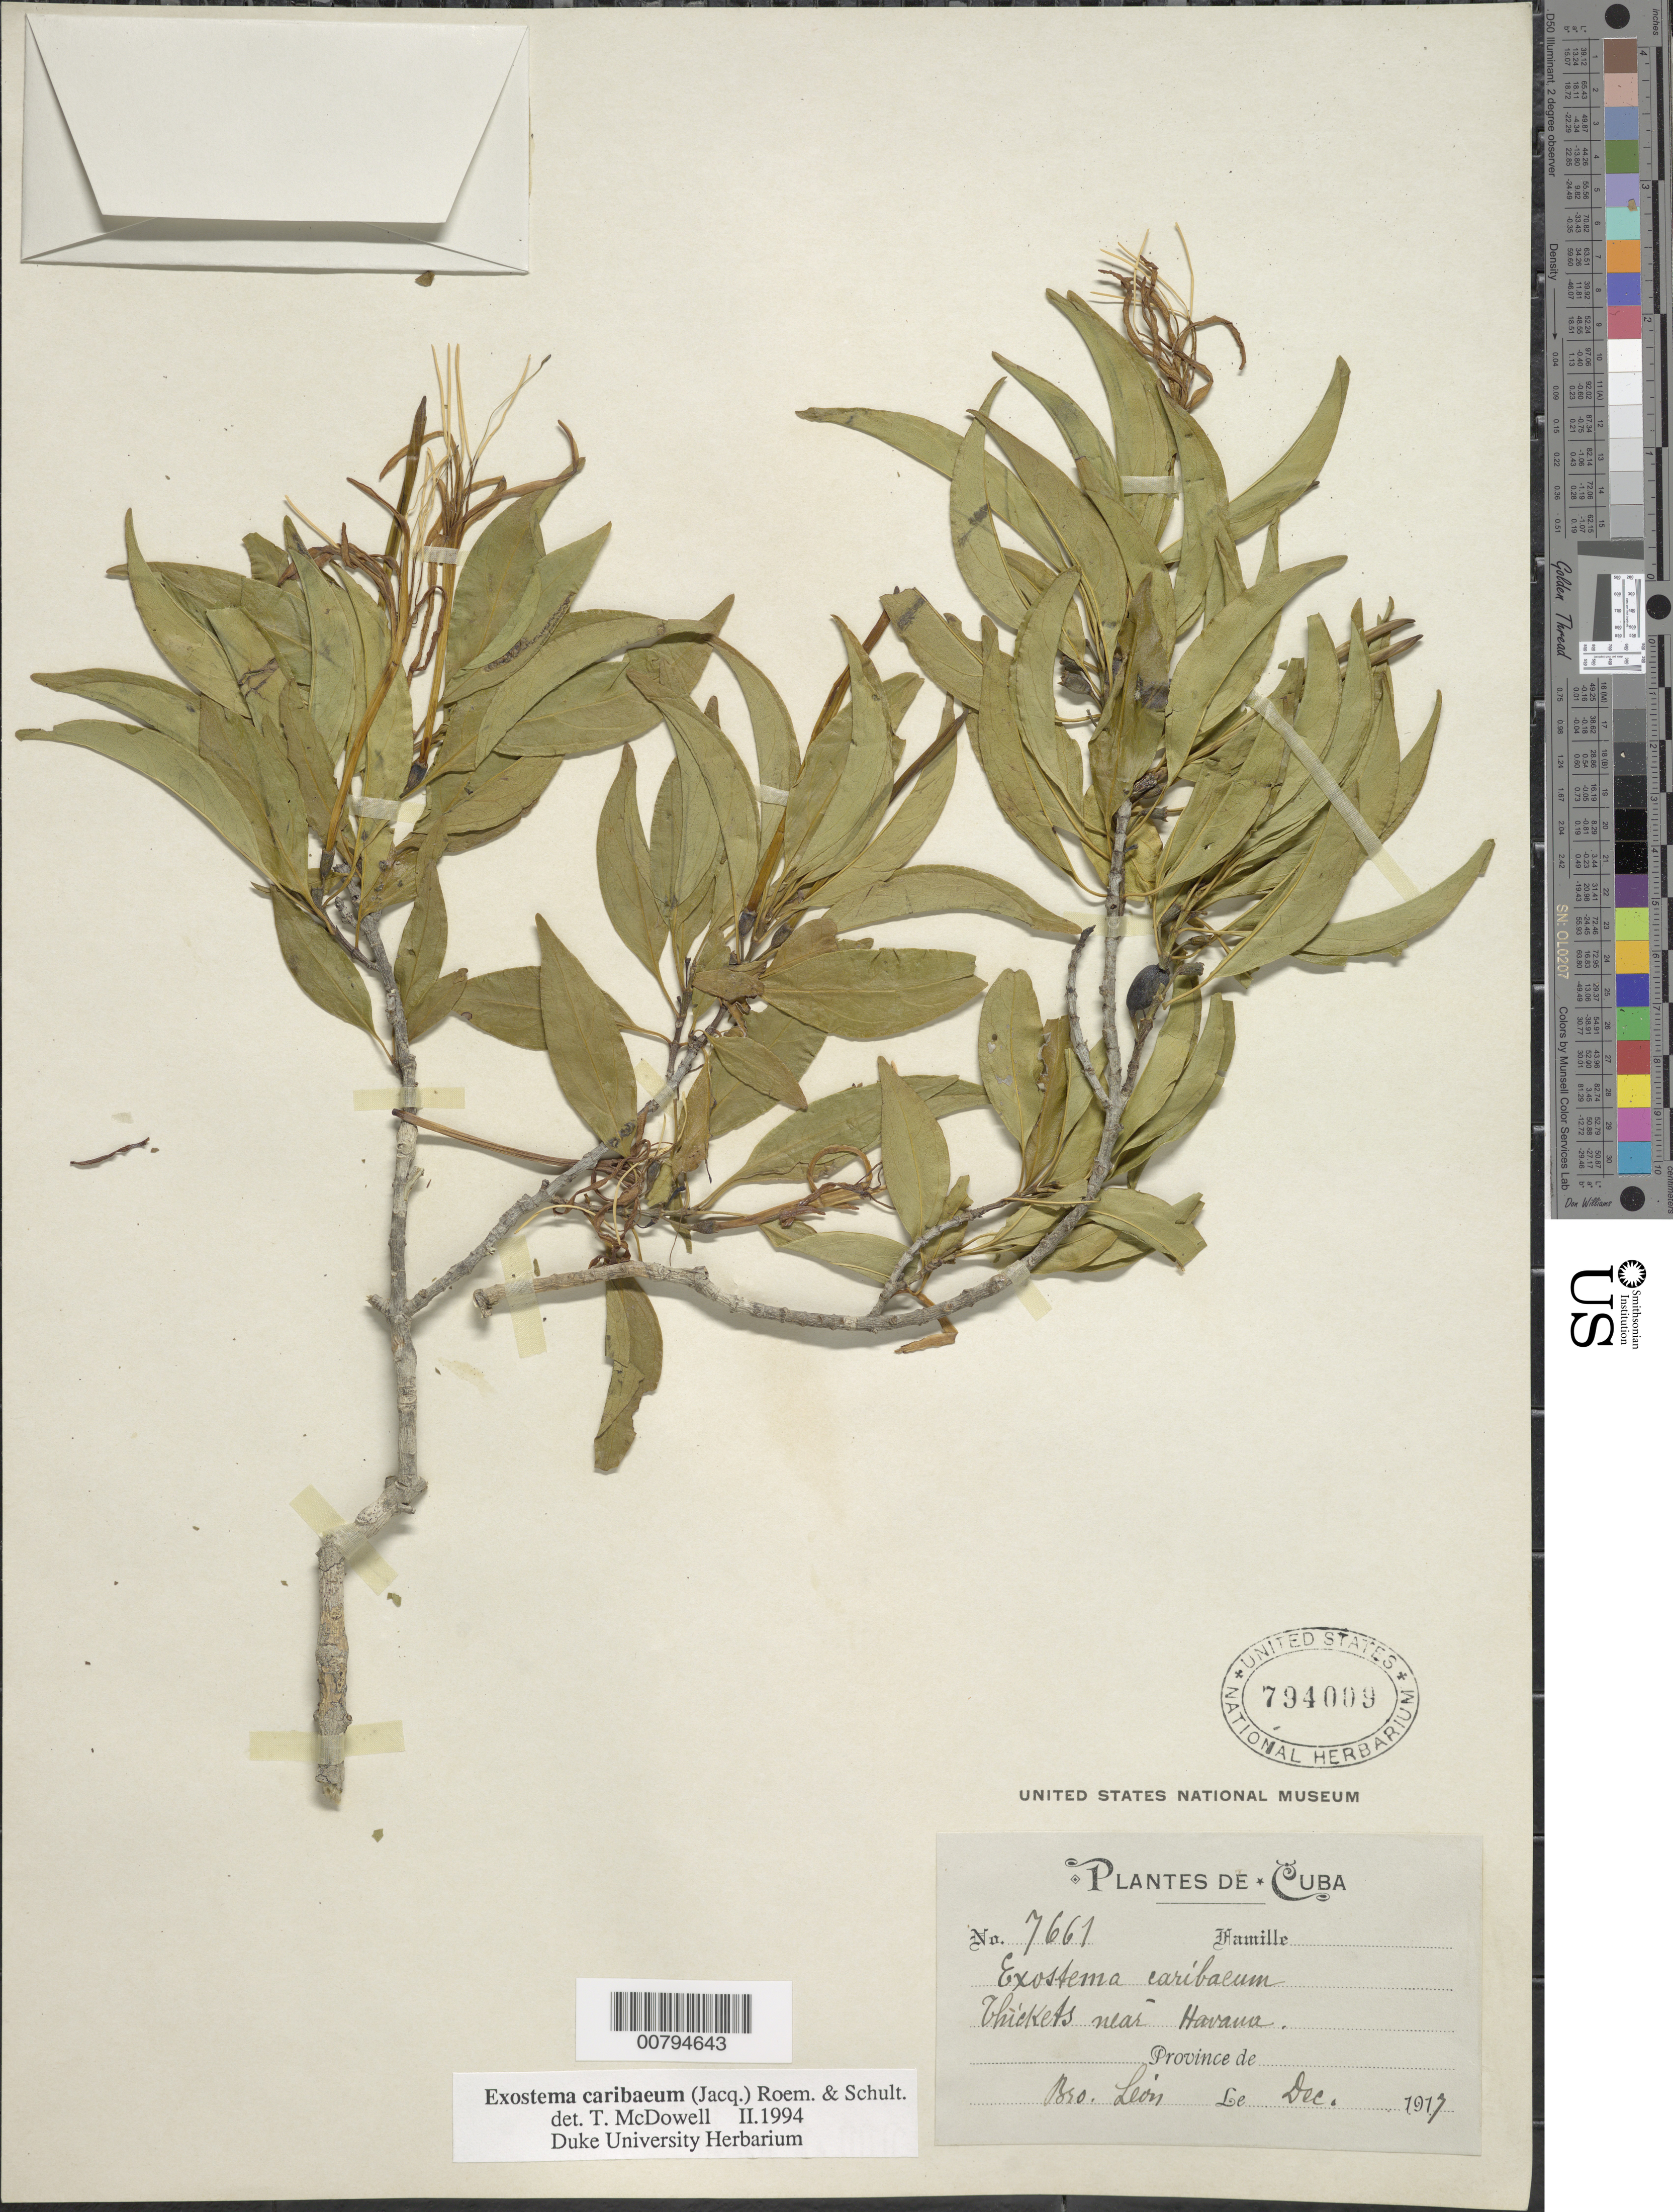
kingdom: Plantae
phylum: Tracheophyta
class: Magnoliopsida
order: Gentianales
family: Rubiaceae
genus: Exostema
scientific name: Exostema caribaeum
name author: (Jacq.) Roem. & Schult.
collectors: Bro. León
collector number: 7661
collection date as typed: Dec 1917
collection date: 1917-12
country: Cuba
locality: Near Havana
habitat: Thickets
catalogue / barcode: US 794009